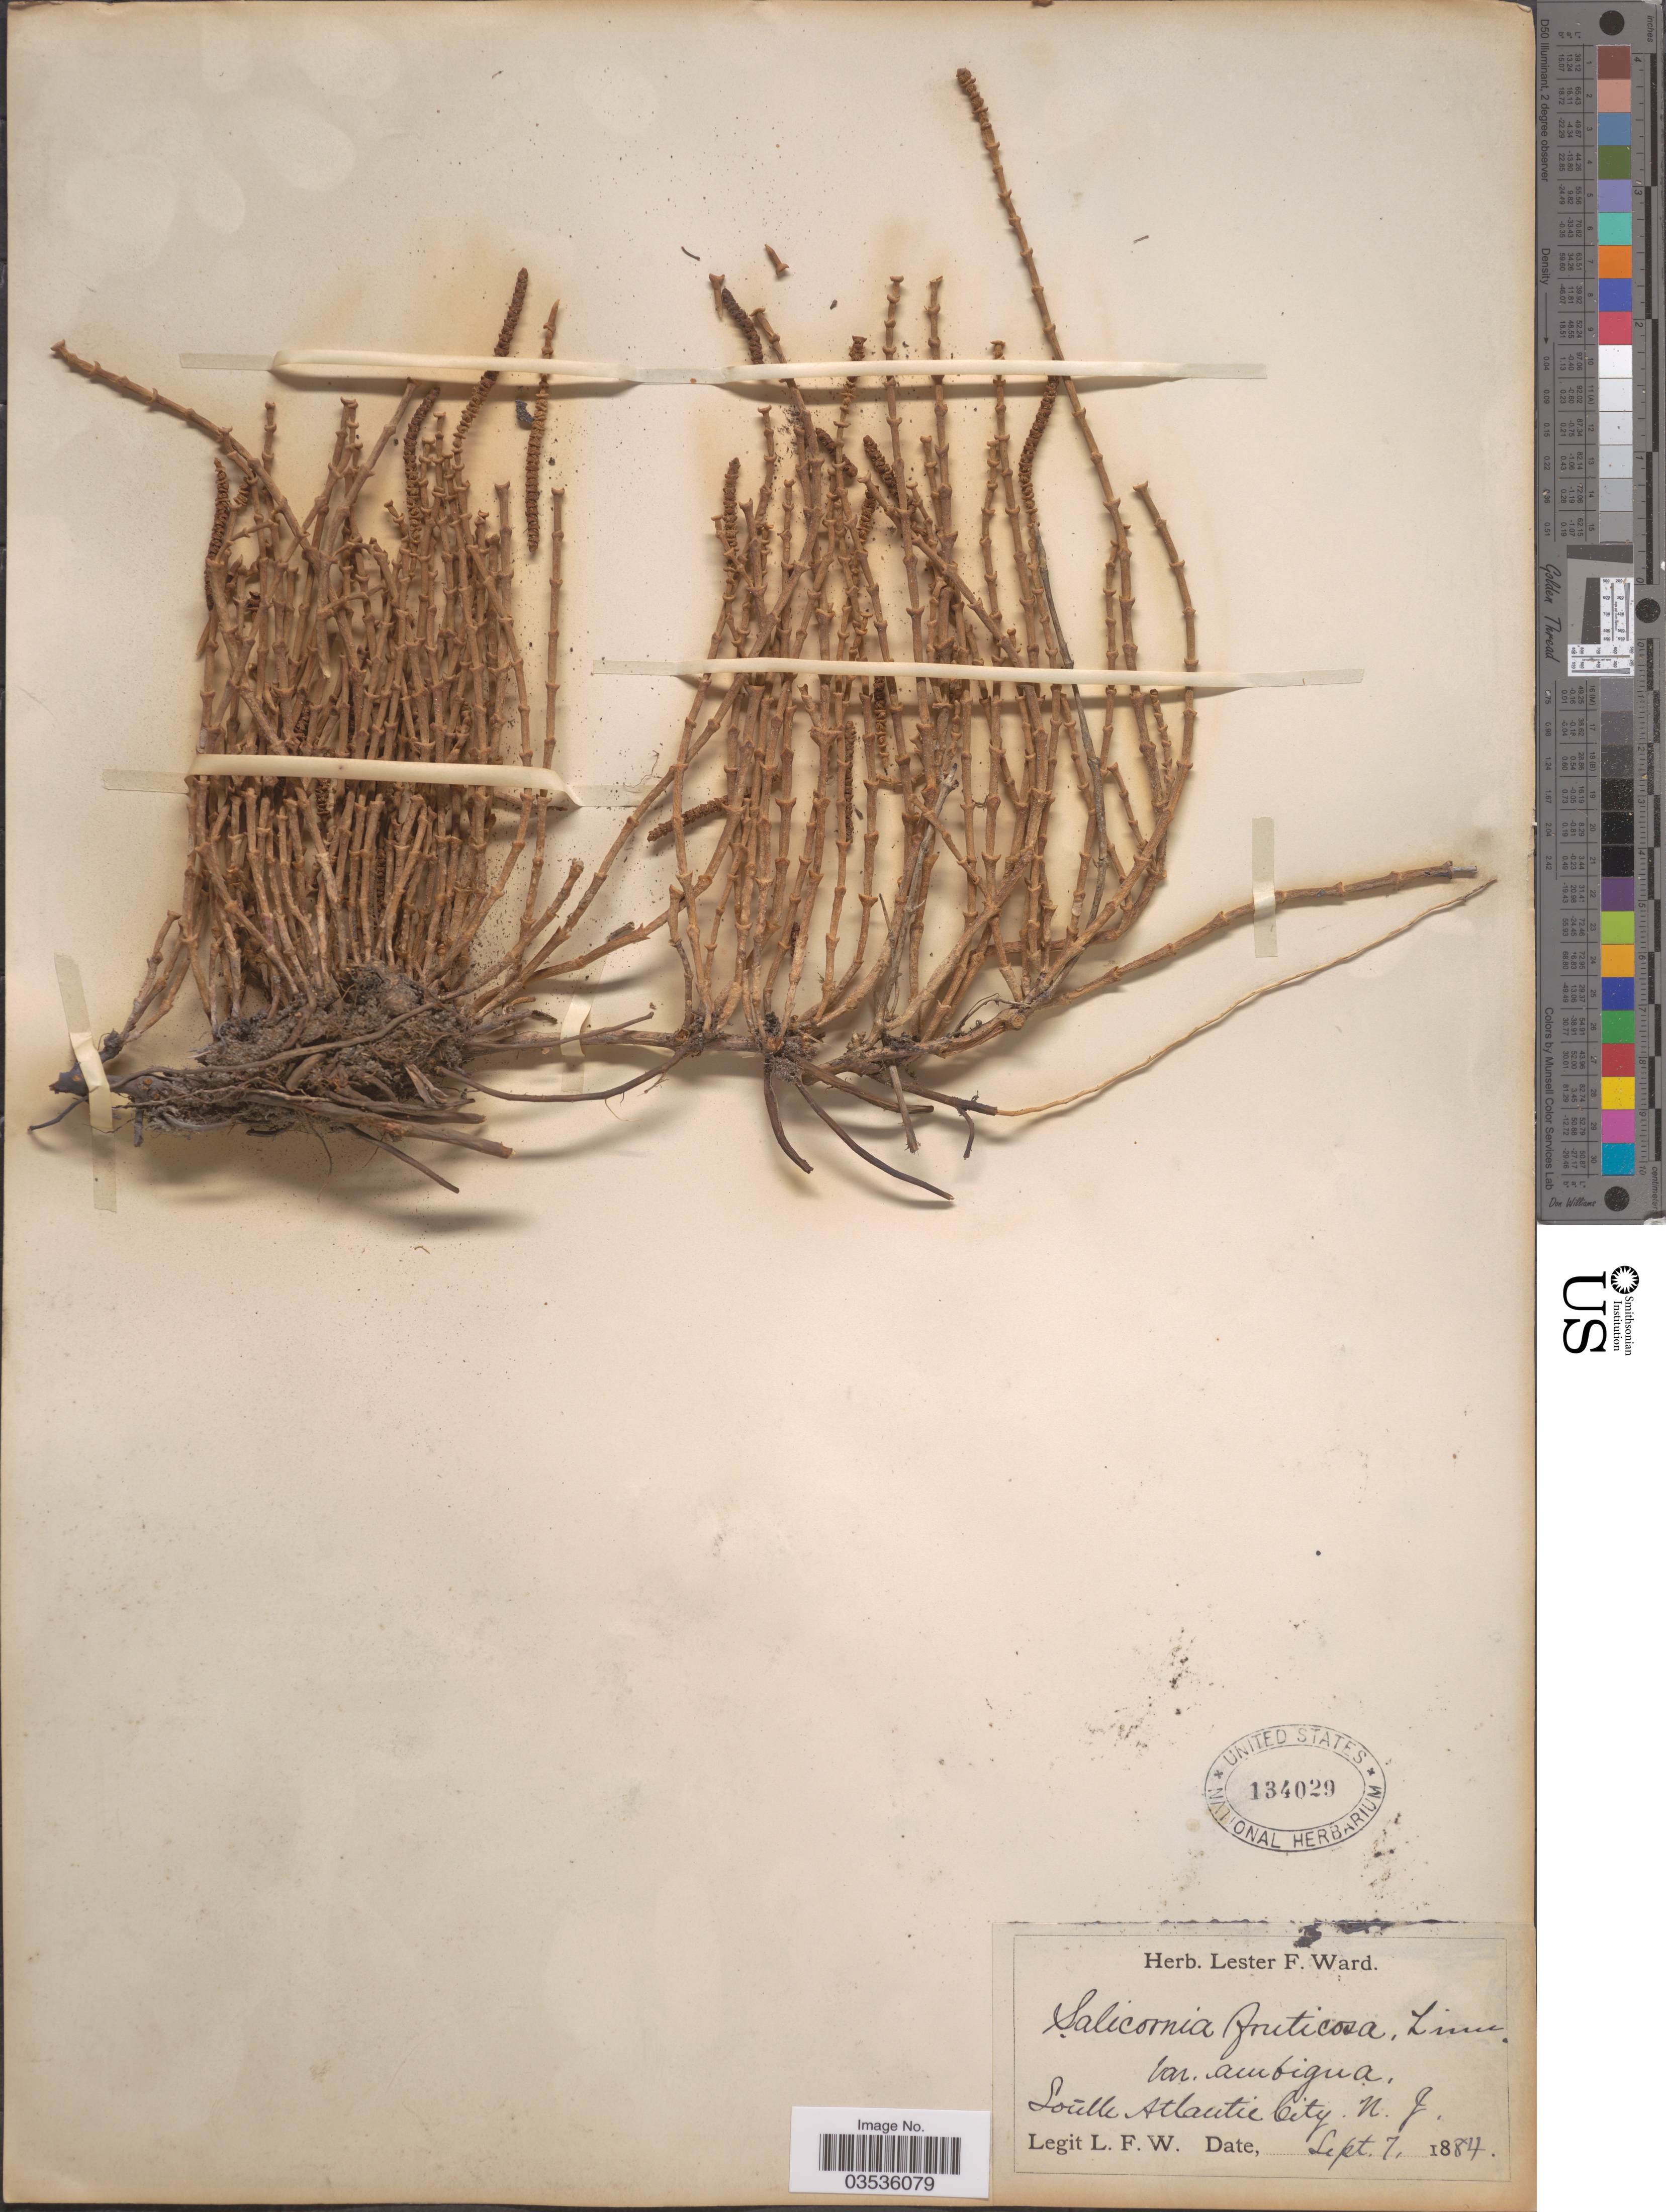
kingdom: Plantae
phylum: Tracheophyta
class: Magnoliopsida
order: Caryophyllales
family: Amaranthaceae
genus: Salicornia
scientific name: Salicornia fruticosa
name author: (L.) L.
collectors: L. F. Ward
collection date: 1884-09-07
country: United States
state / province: New Jersey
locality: South Atlantic City.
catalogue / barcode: US 134029